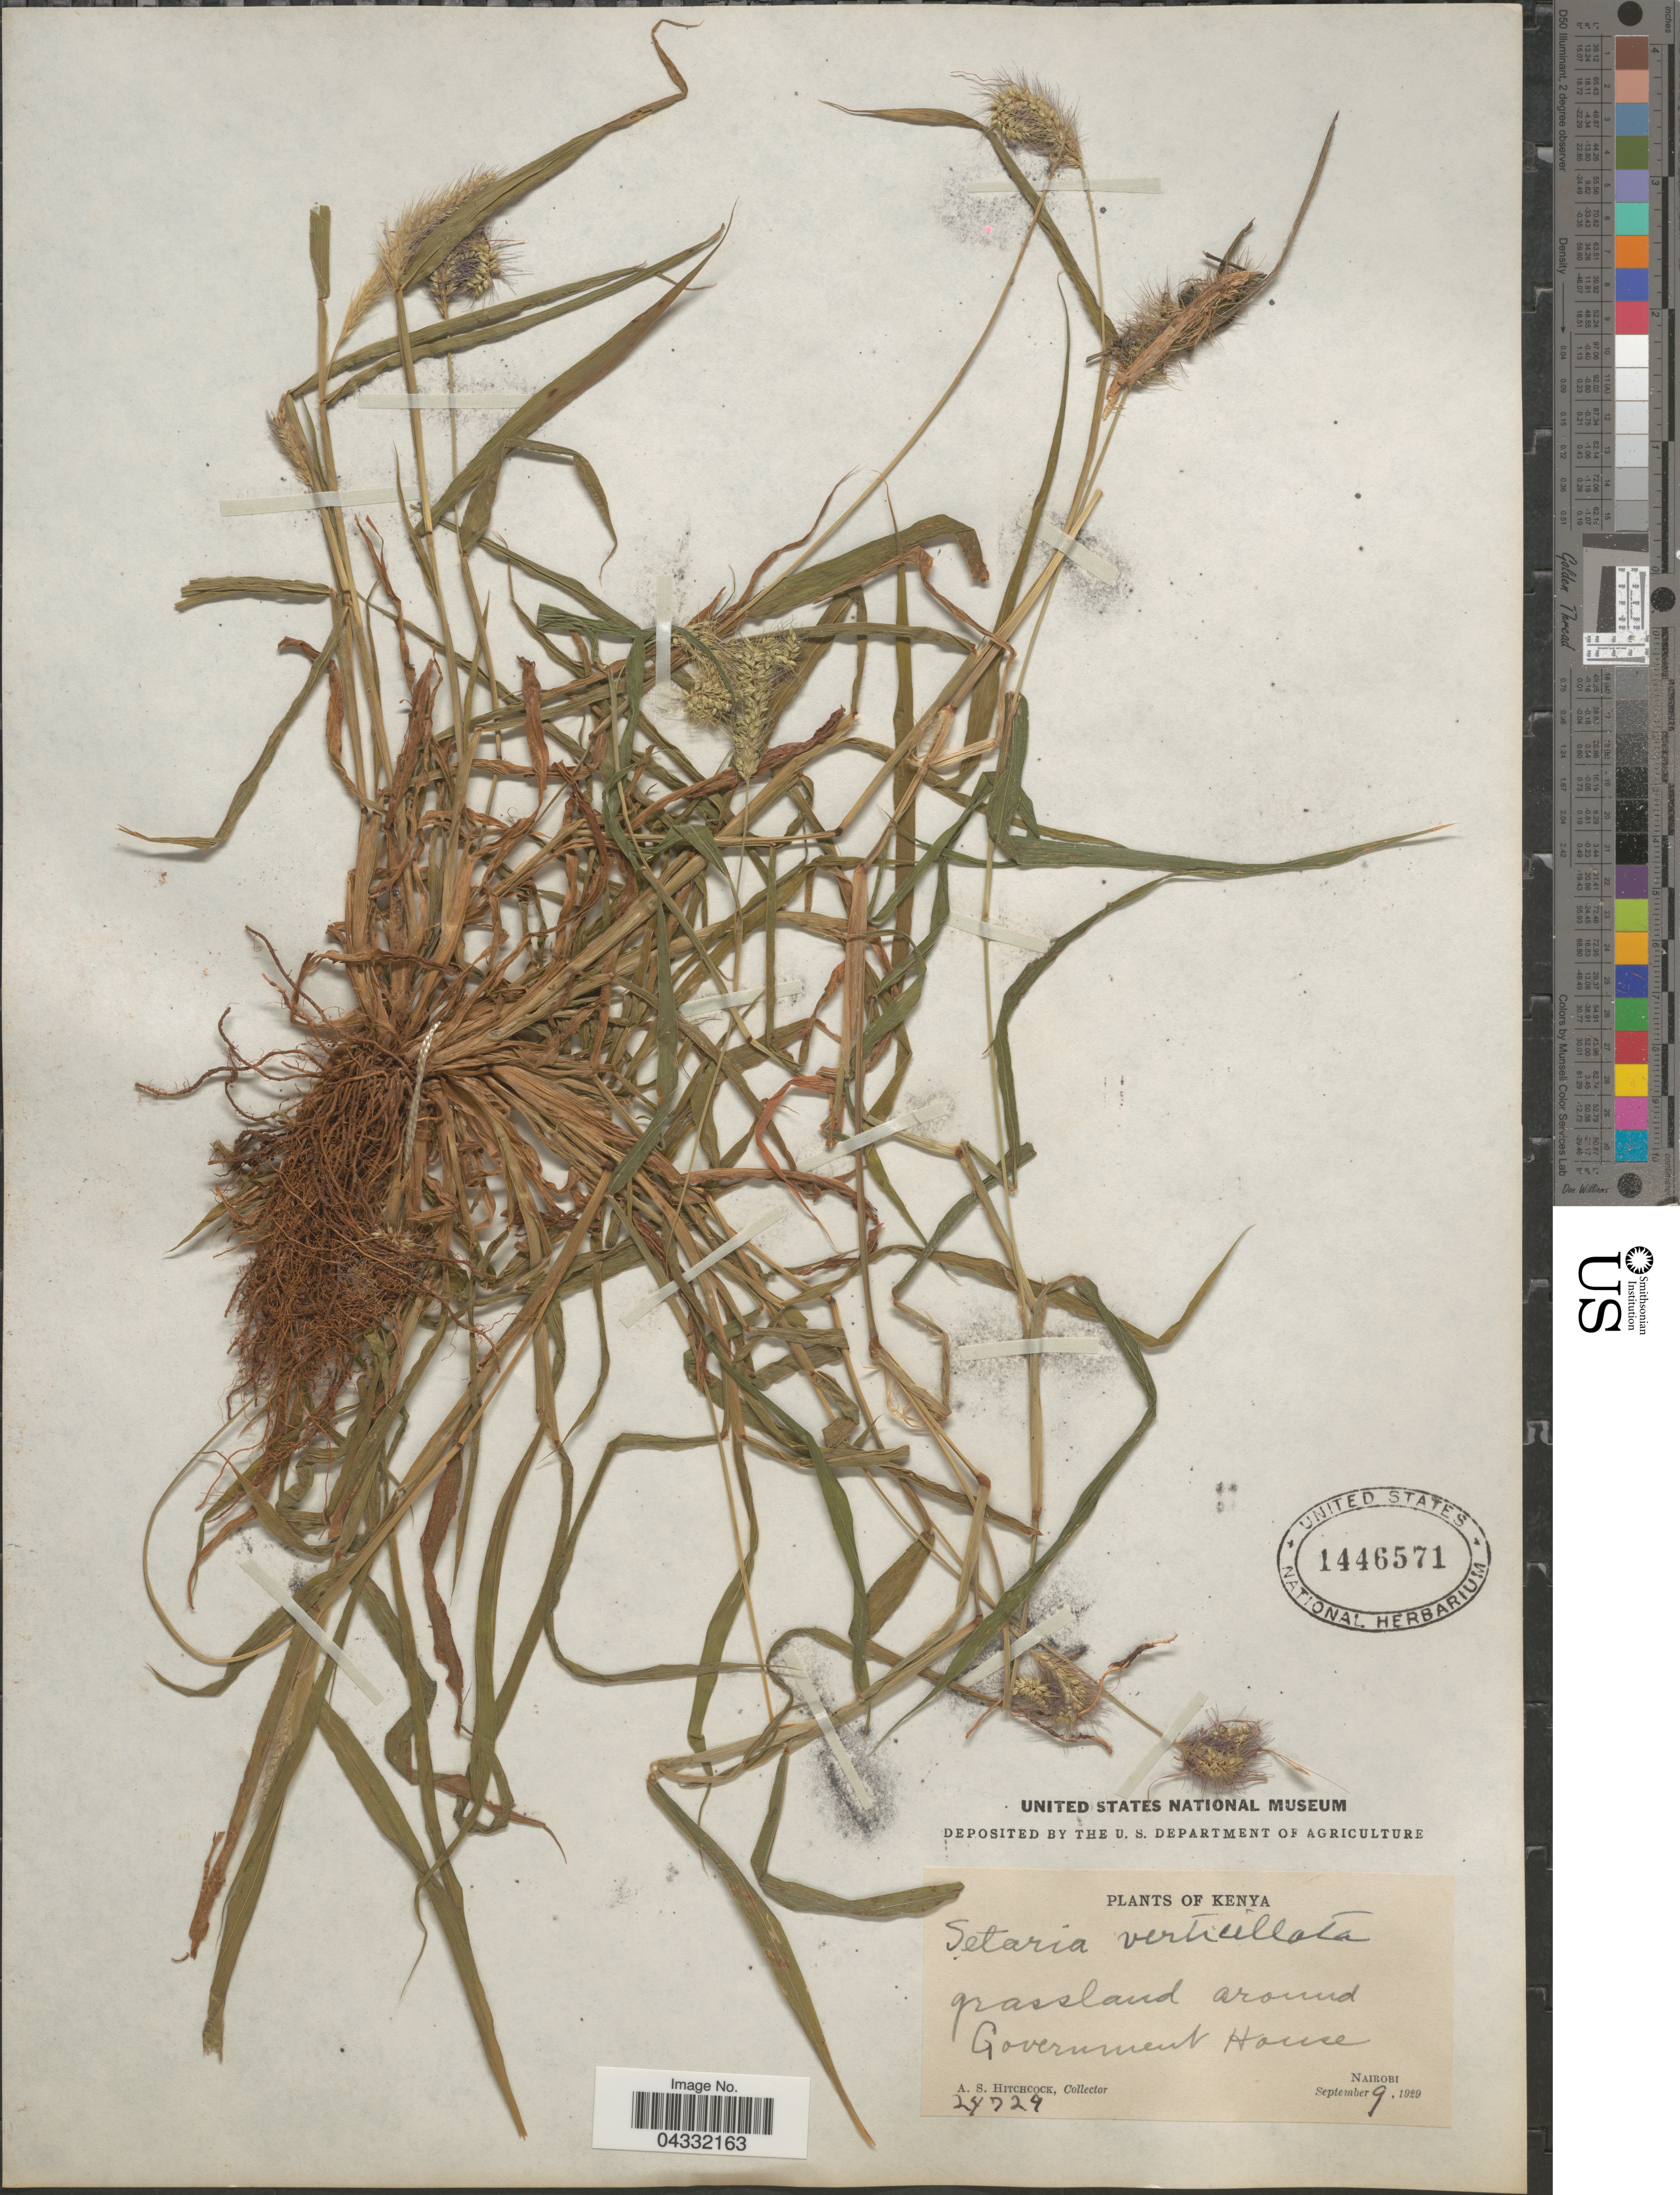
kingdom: Plantae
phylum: Tracheophyta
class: Liliopsida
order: Poales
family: Poaceae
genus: Setaria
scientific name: Setaria verticillata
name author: (L.) P. Beauv.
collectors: A. S. Hitchcock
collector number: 24729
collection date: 1929-09-09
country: Kenya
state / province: Nairobi Area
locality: Grassland around Government House. Nairobi.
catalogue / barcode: US 1446571